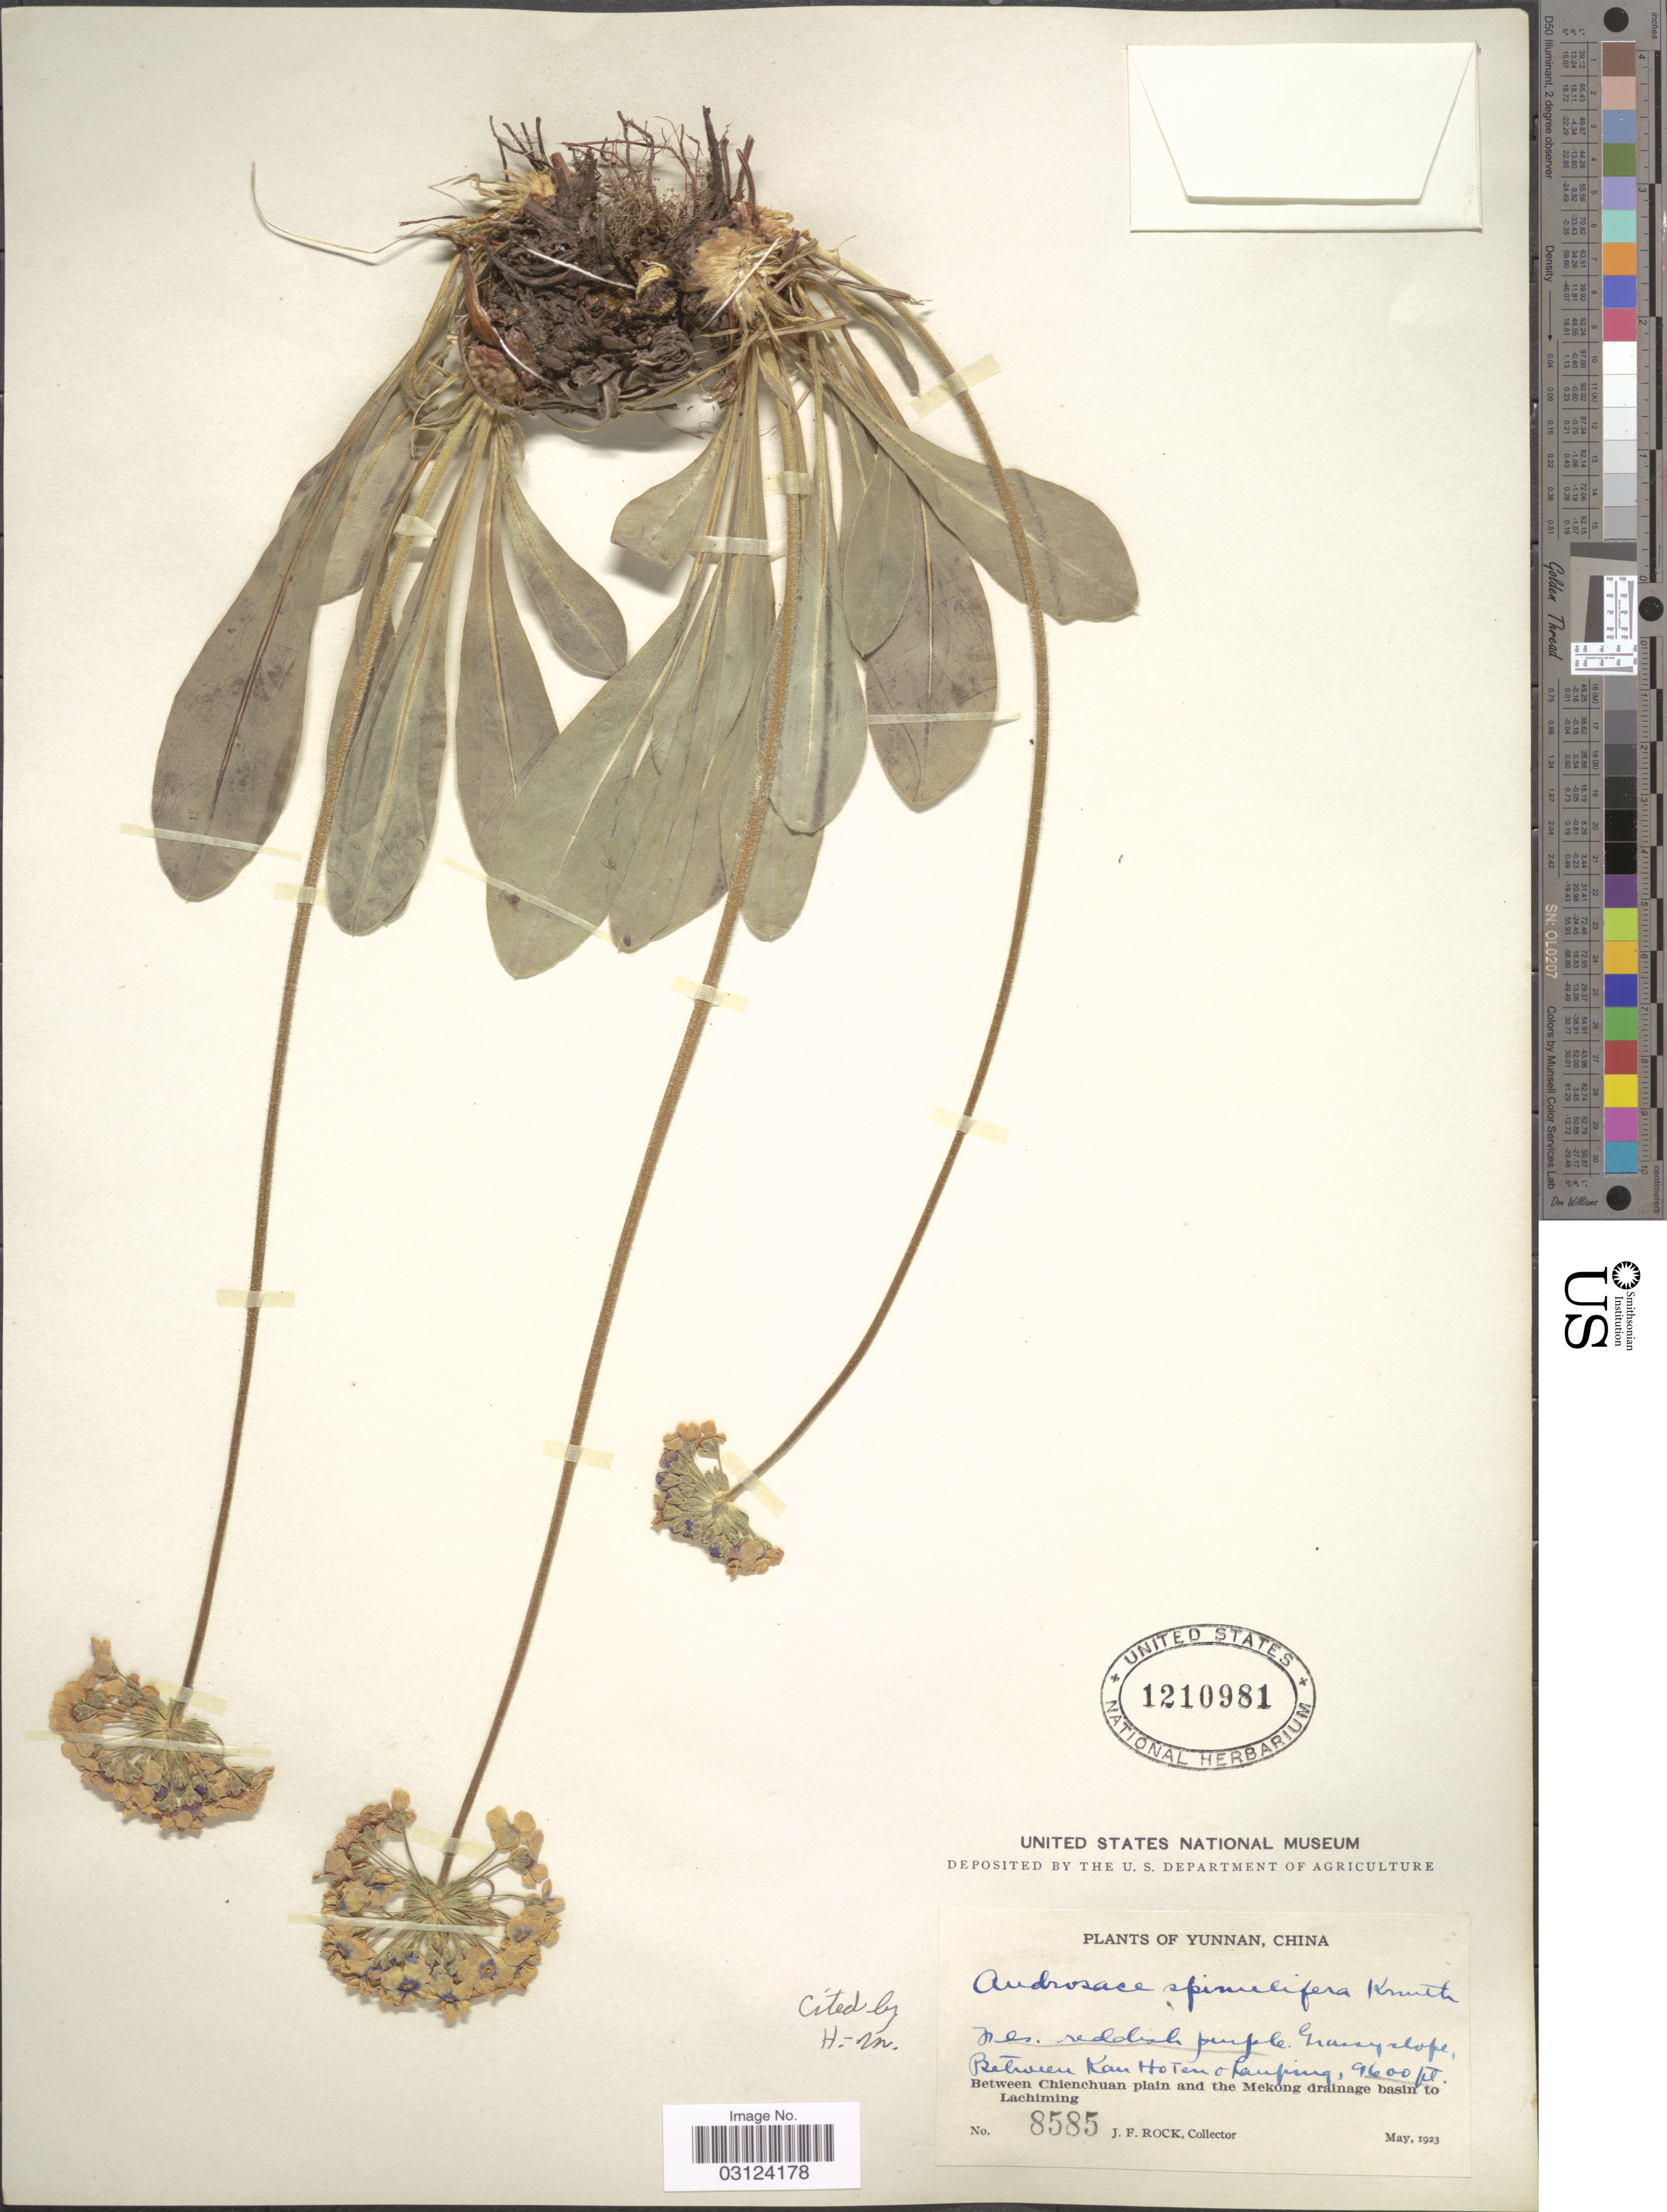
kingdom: Plantae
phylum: Tracheophyta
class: Magnoliopsida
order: Ericales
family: Primulaceae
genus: Androsace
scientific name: Androsace spinulifera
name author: (Franch.) R. Knuth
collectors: J. Rock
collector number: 8585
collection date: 1923-05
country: China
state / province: Yunnan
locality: Between Kau Ho Ten & Lanping, Between Chienchuan plain and the Mekong drainage basin to Lachiming.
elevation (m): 2926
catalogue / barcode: US 1210981